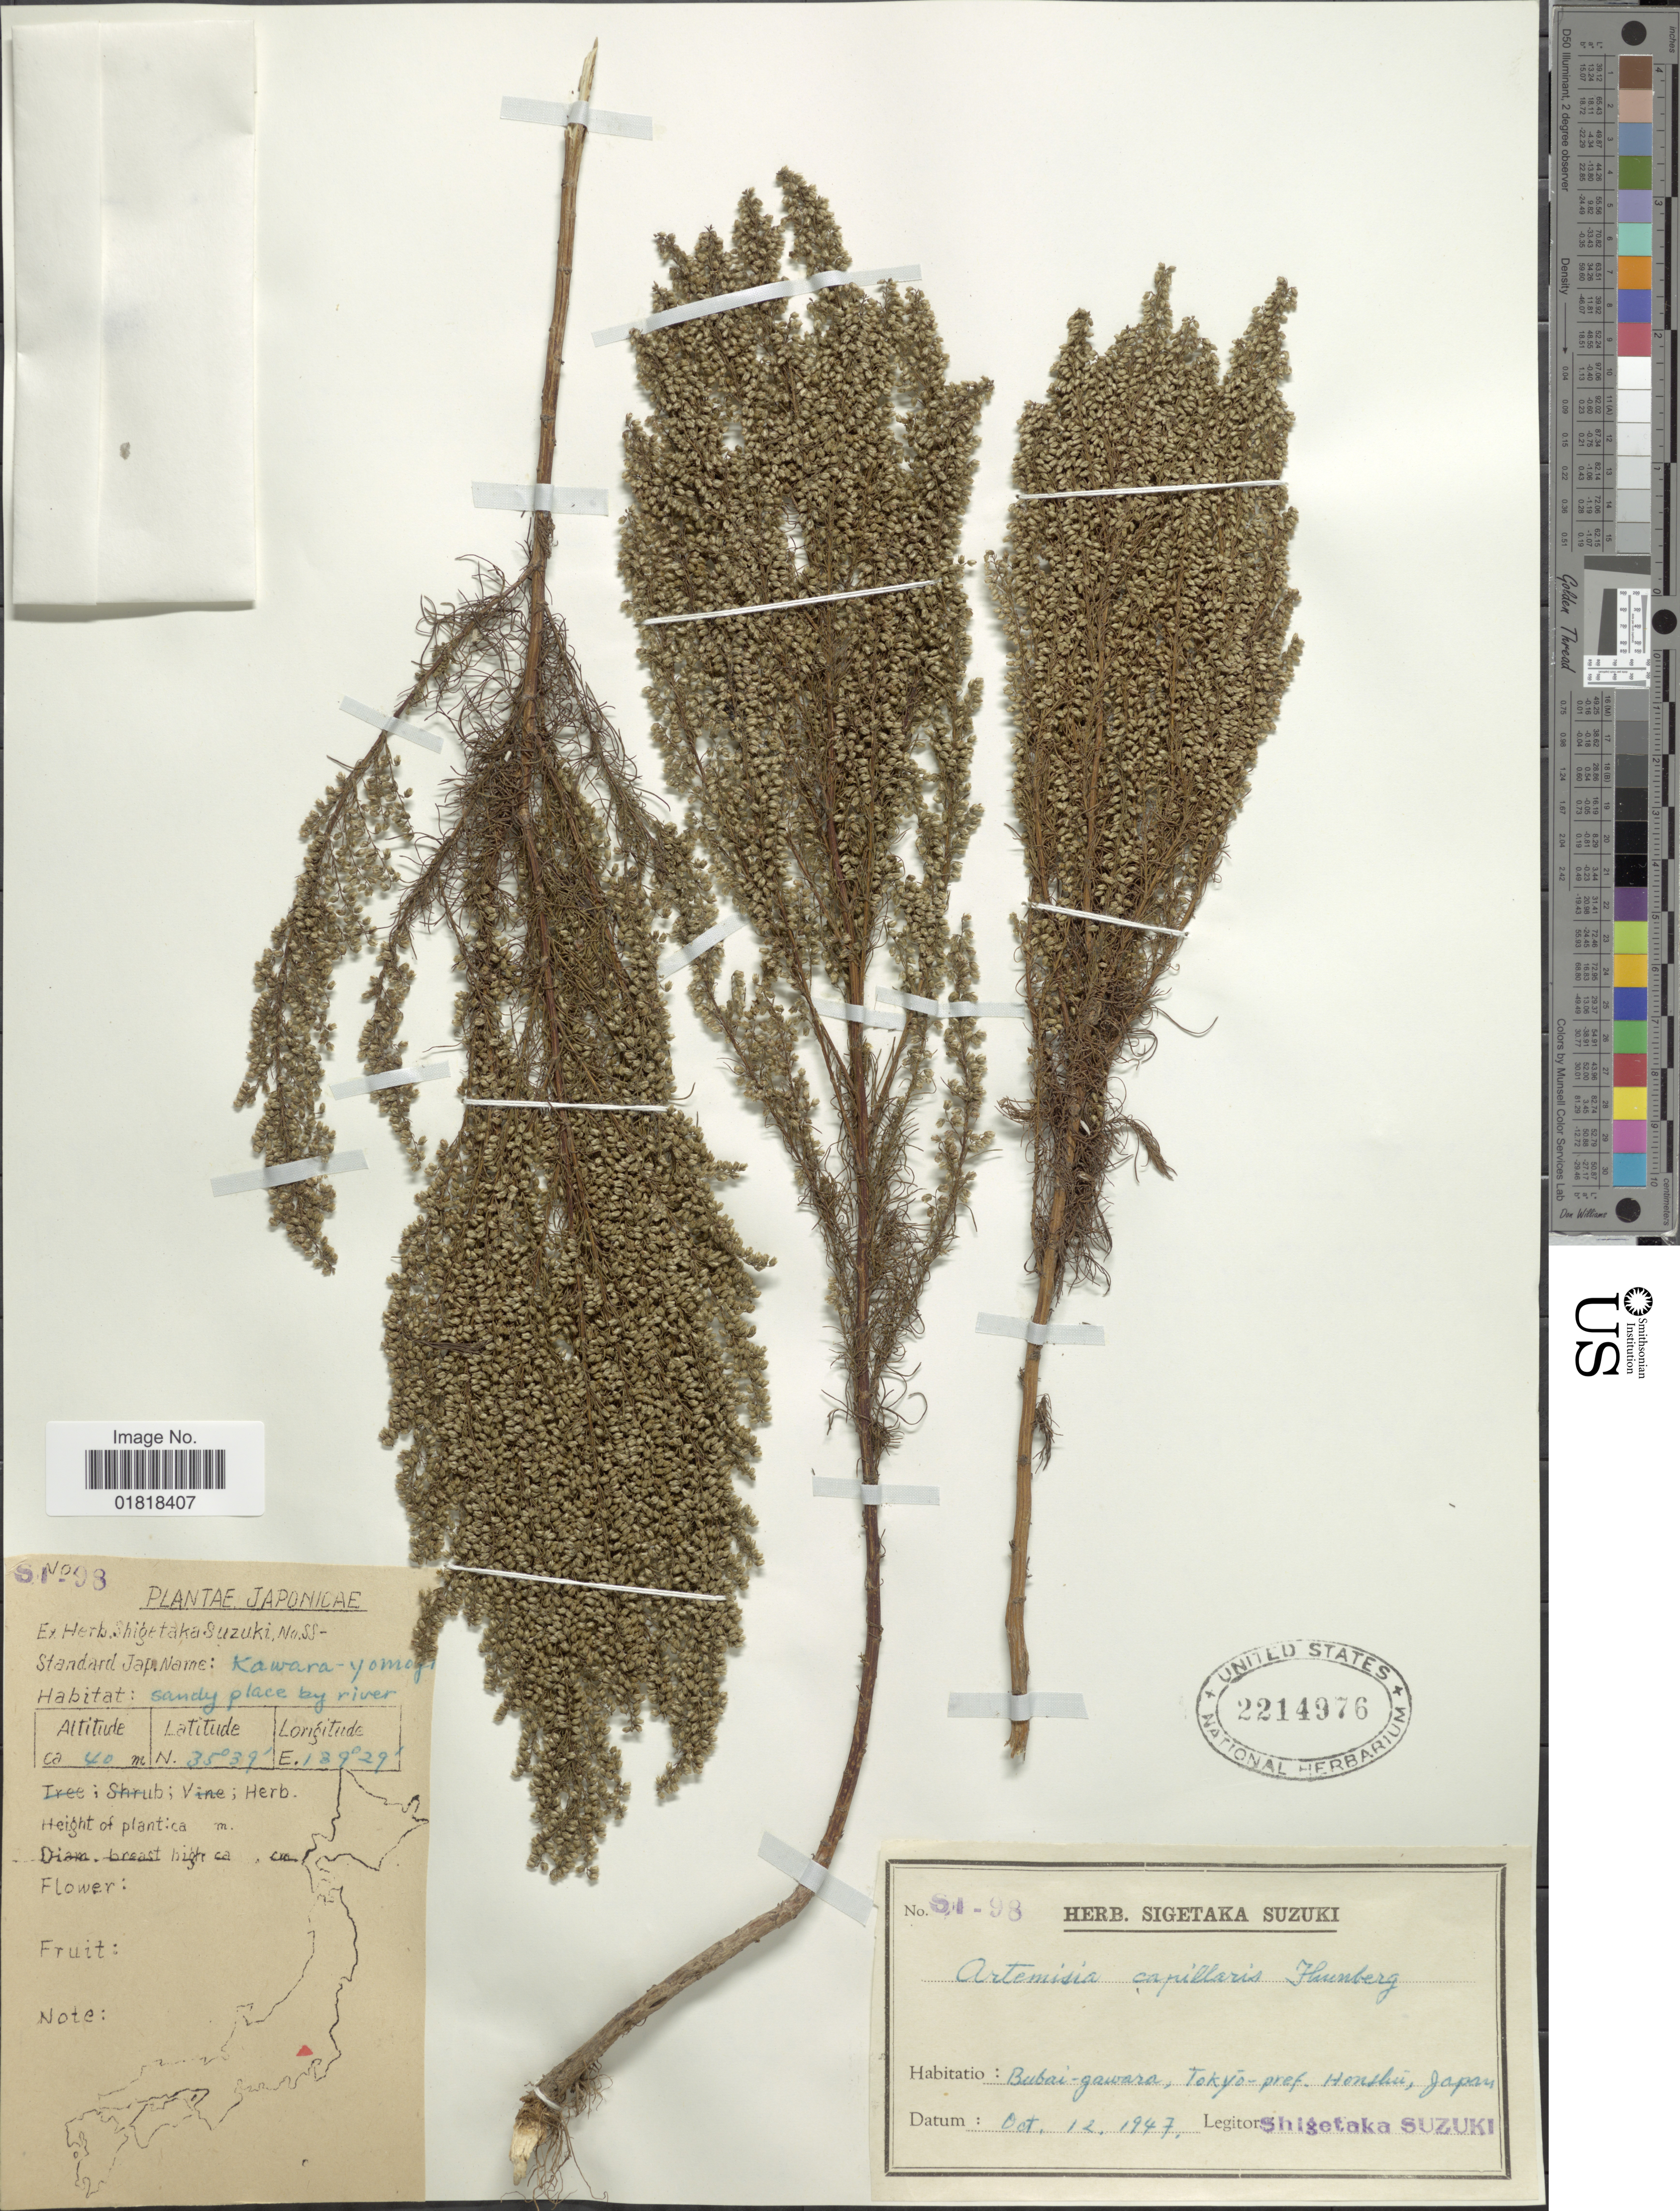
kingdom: Plantae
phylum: Tracheophyta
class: Magnoliopsida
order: Asterales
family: Asteraceae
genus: Artemisia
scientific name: Artemisia capillaris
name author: Thunb.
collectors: S. Suzuki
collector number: SI-98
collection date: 1947-10-12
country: Japan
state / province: Tokyo, Federal City of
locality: Bubai-gawara, Tokyo pref, Honshu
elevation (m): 40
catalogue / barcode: US 2214976